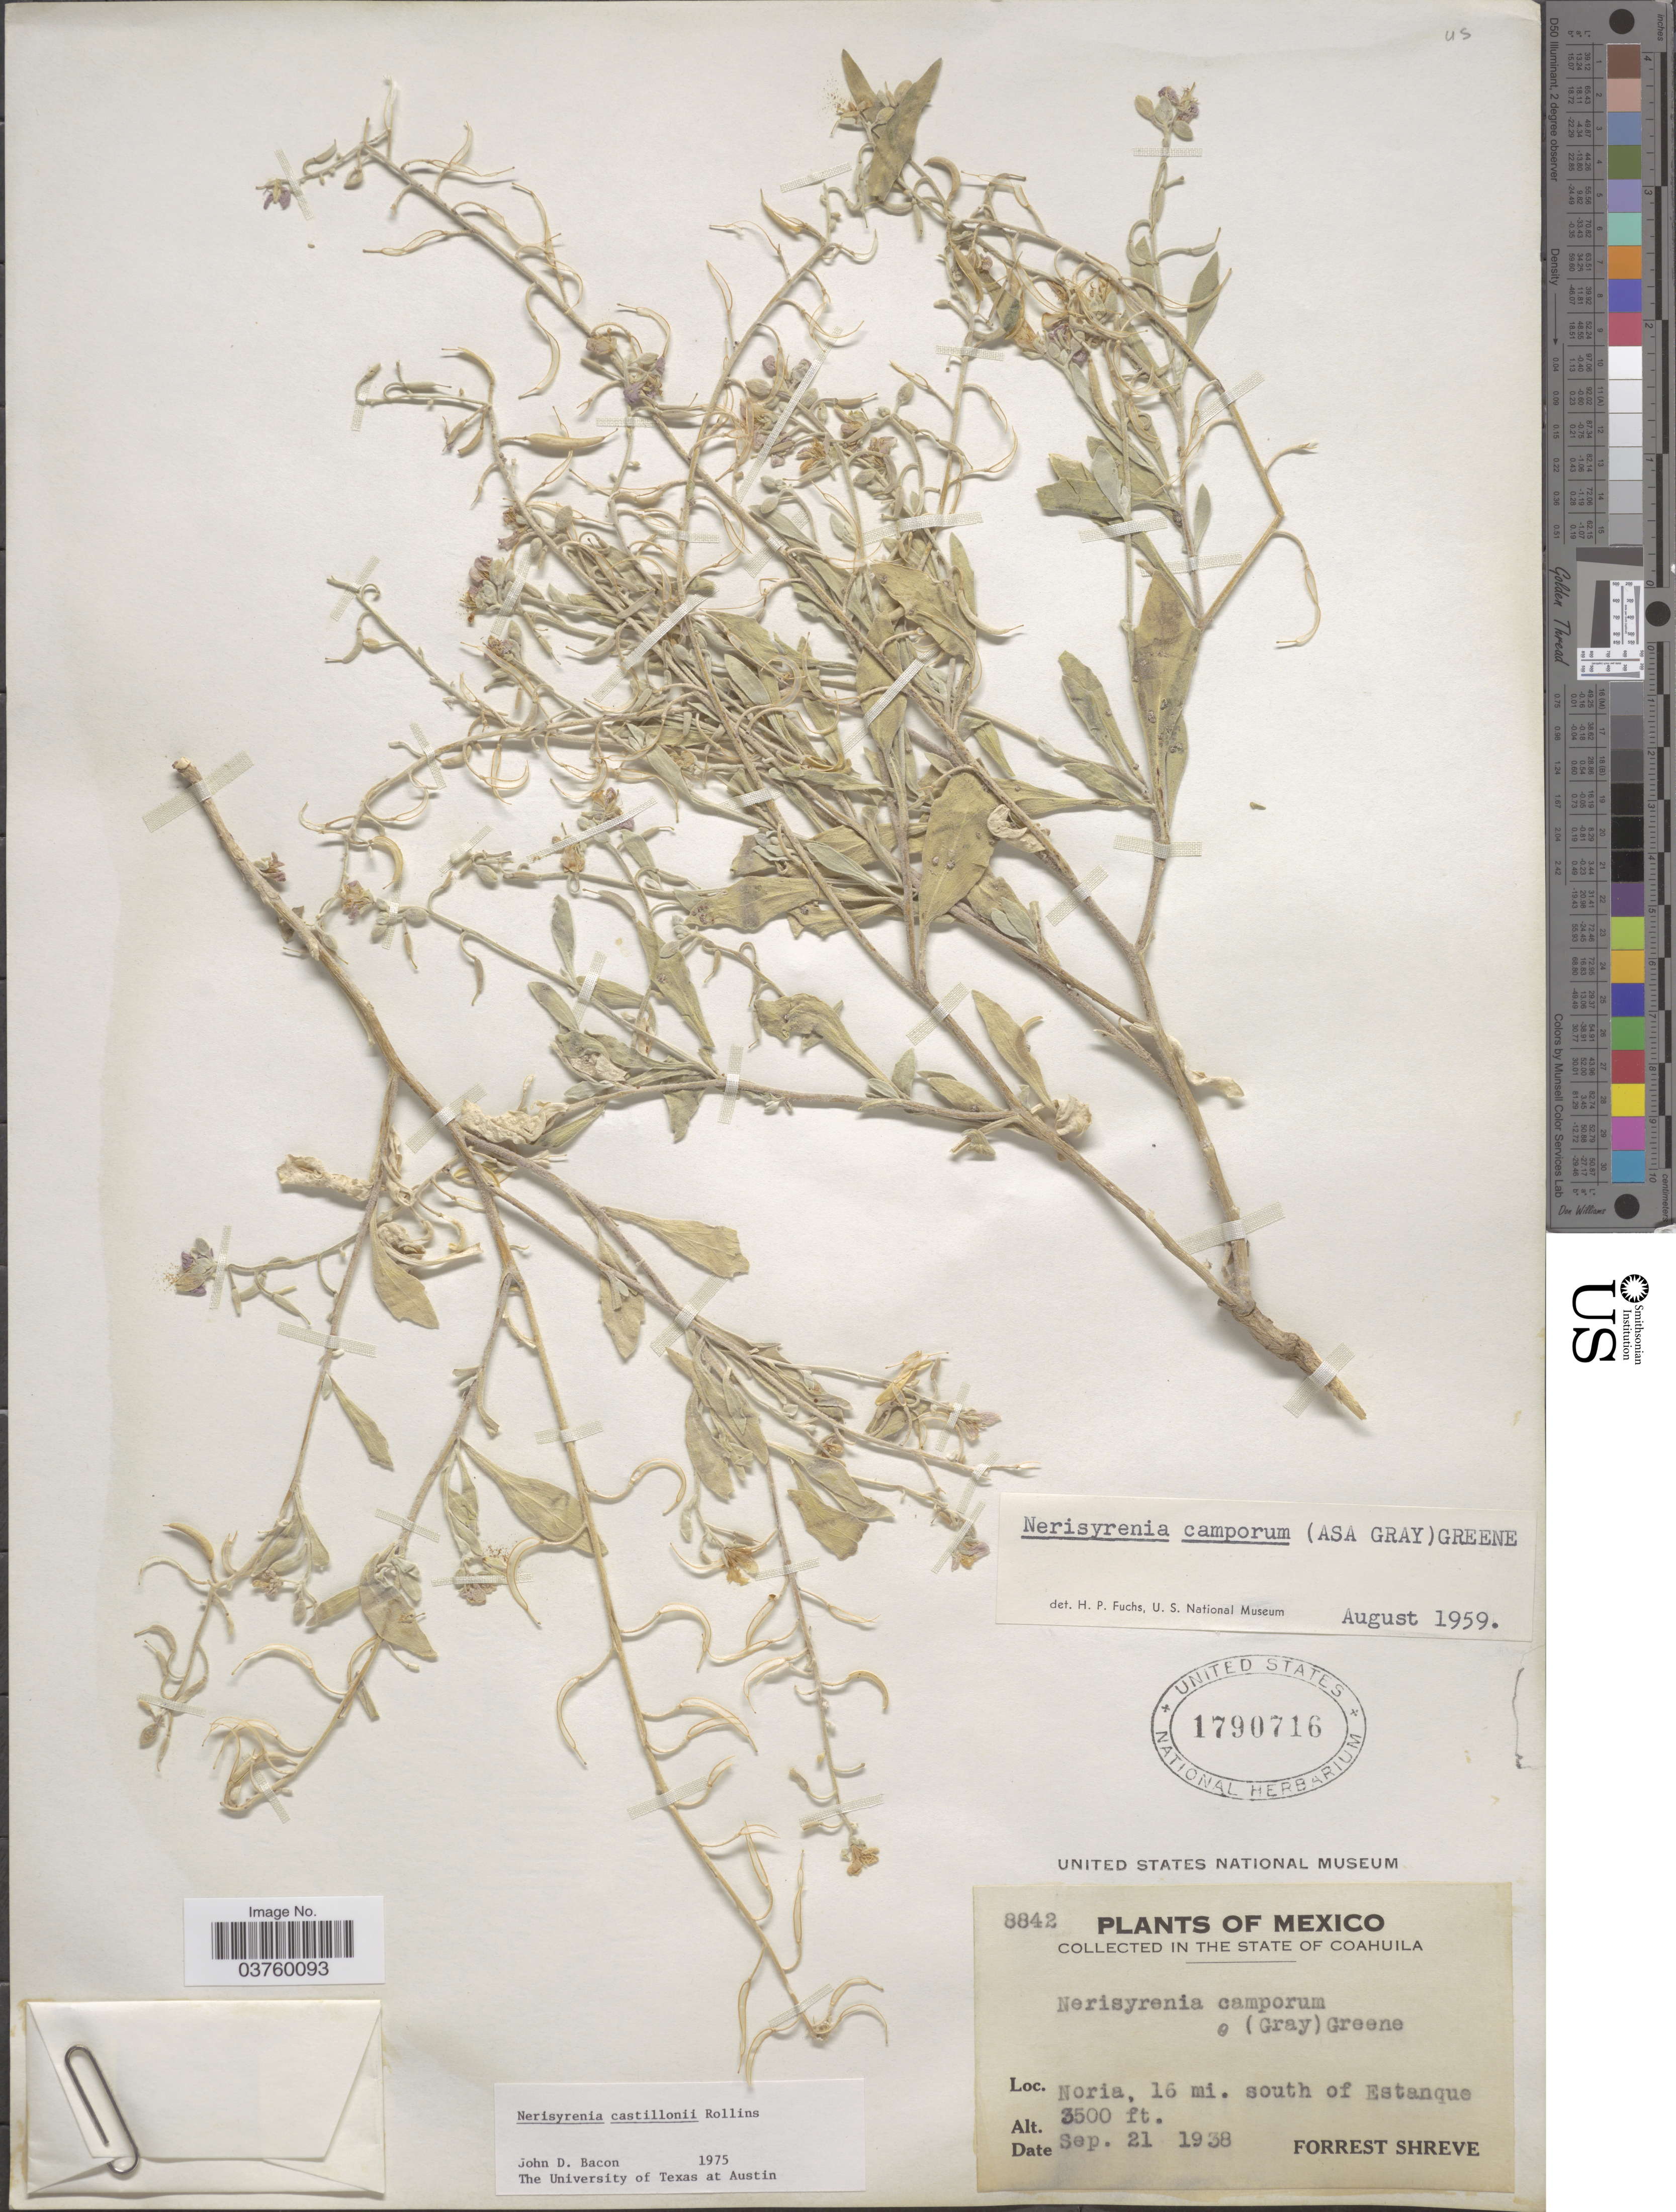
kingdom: Plantae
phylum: Tracheophyta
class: Magnoliopsida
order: Brassicales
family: Brassicaceae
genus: Nerisyrenia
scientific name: Nerisyrenia castillonii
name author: Rollins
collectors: F. Shreve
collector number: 8842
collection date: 1938-09-21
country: Mexico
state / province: Coahuila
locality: Noria, 16 mi. south of Estanque.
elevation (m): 1067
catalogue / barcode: US 1790716